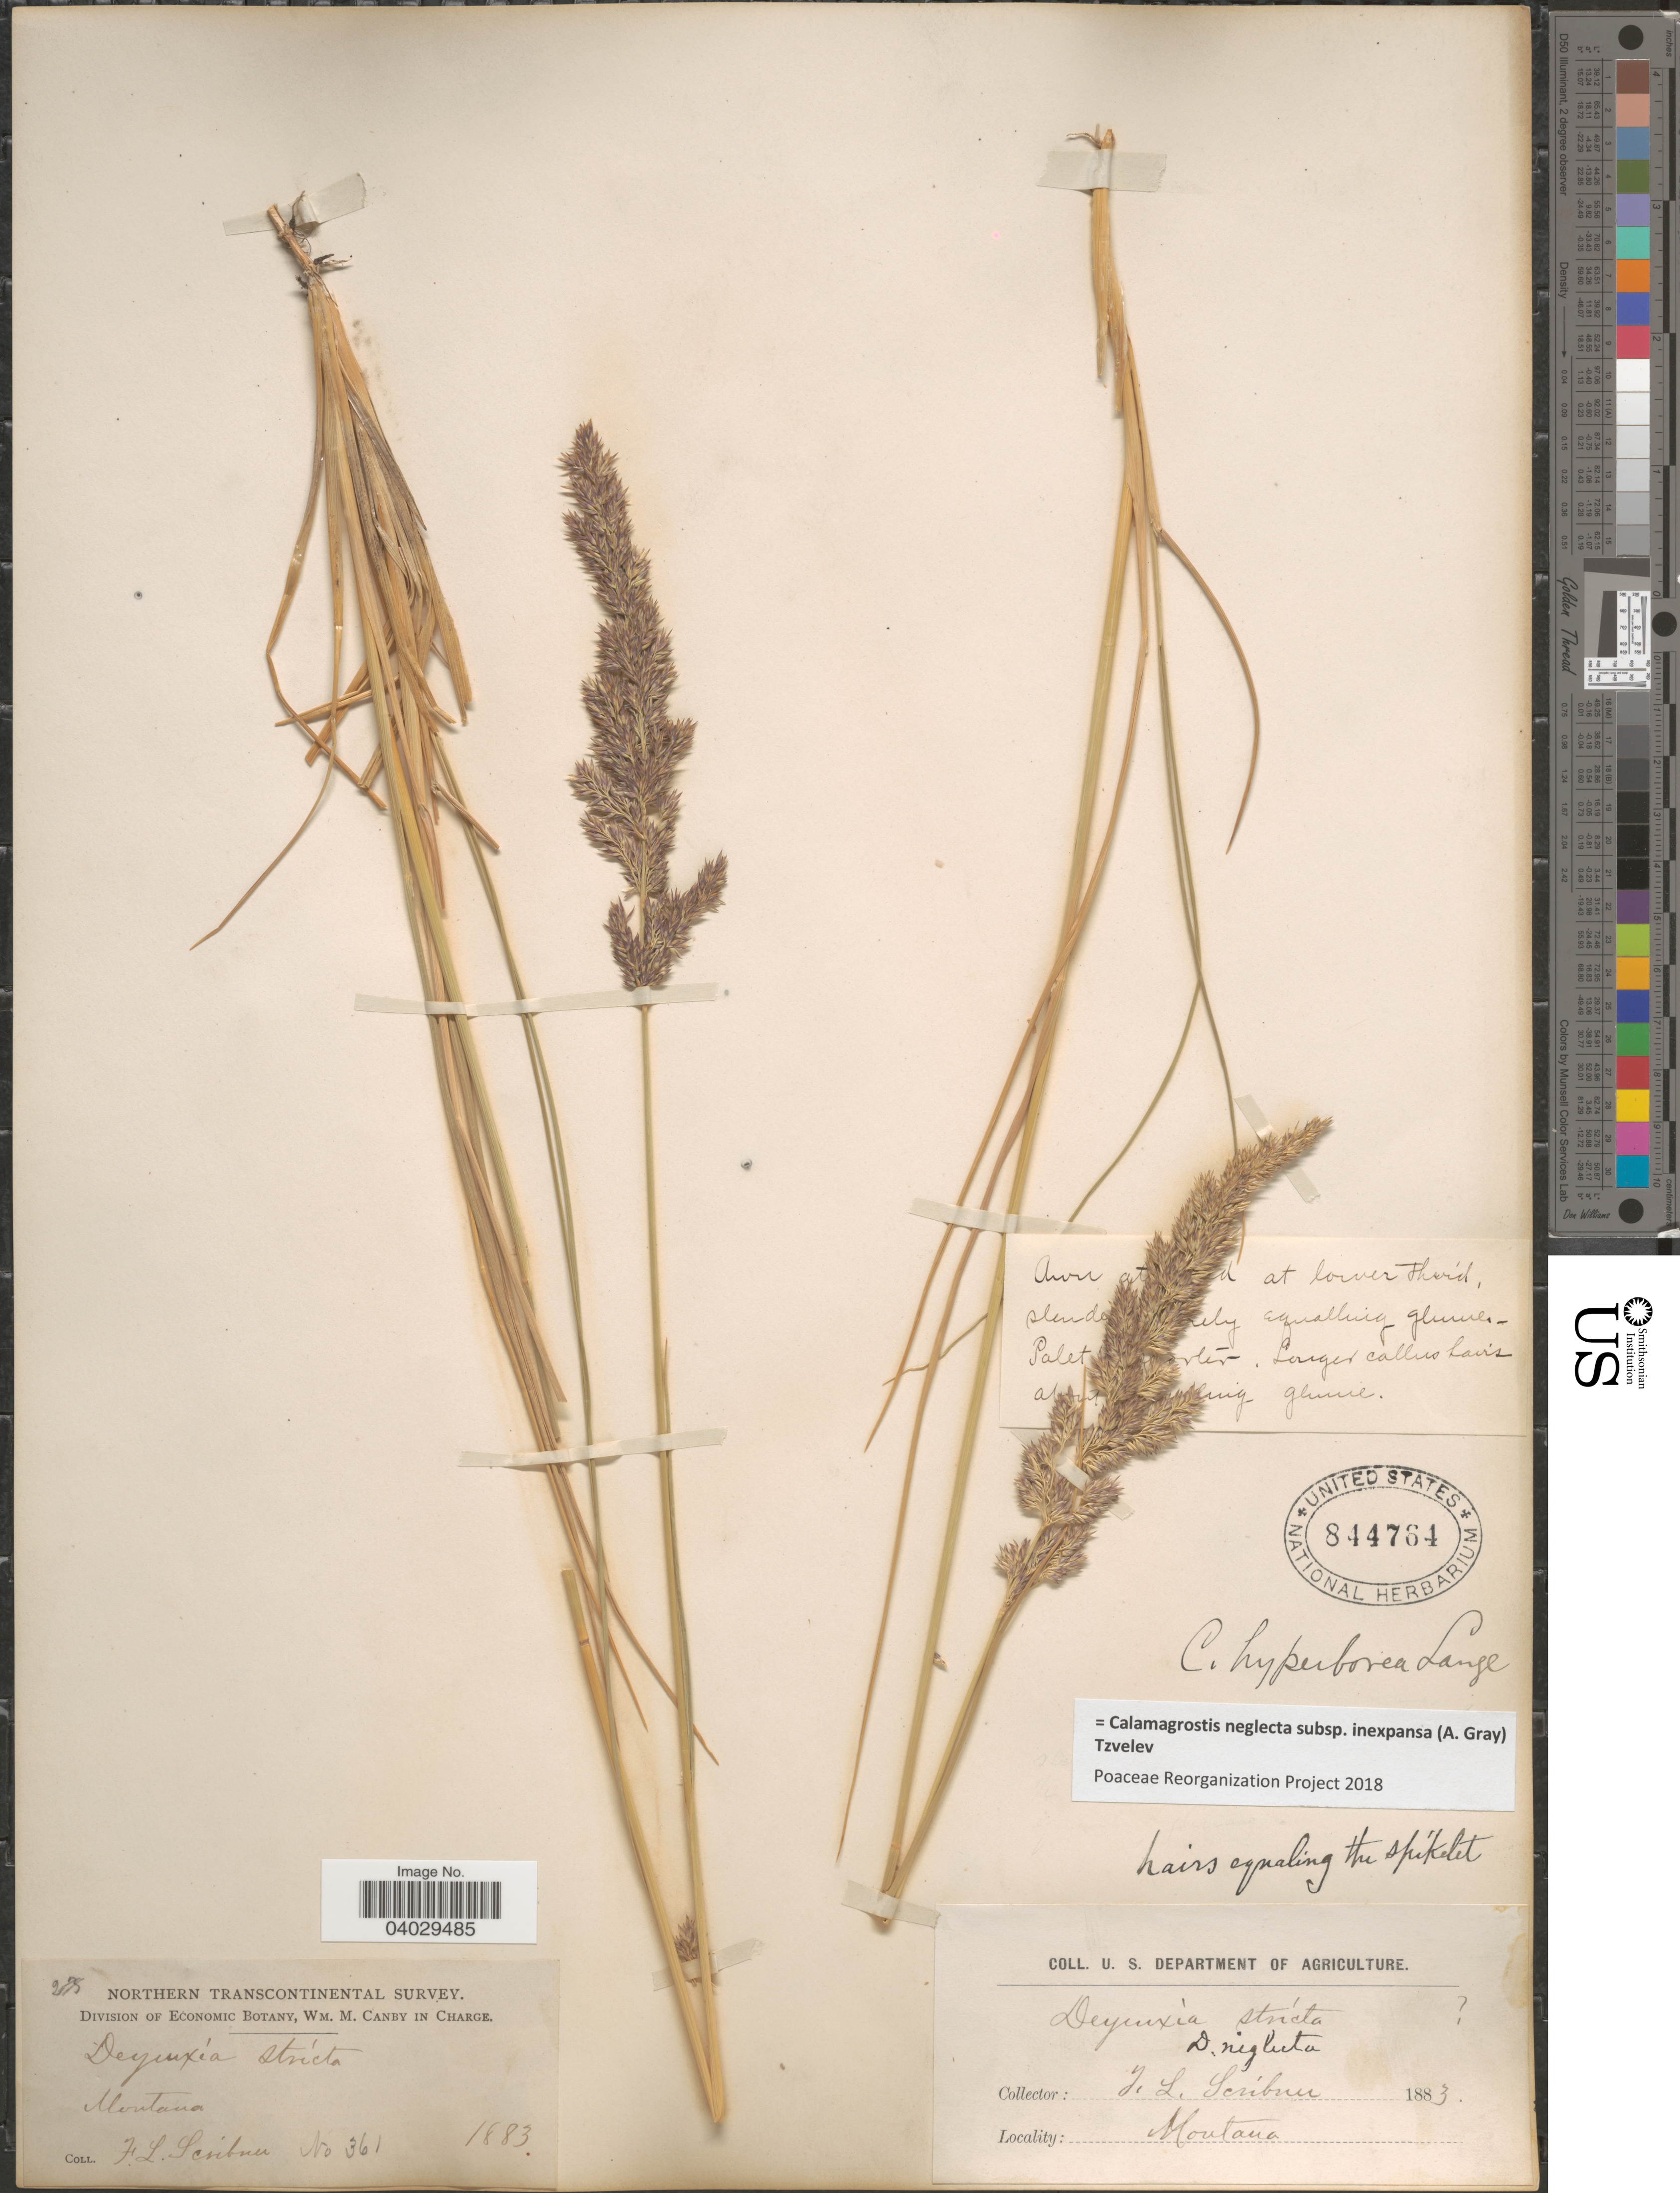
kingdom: Plantae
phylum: Tracheophyta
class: Liliopsida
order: Poales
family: Poaceae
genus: Calamagrostis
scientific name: Calamagrostis neglecta subsp. inexpansa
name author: (A. Gray) Tzvelev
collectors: F. L. Scribner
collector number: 361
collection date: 1883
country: United States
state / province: Montana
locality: Northern Transcontinental Survey. [unsure placement]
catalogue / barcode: US 844764